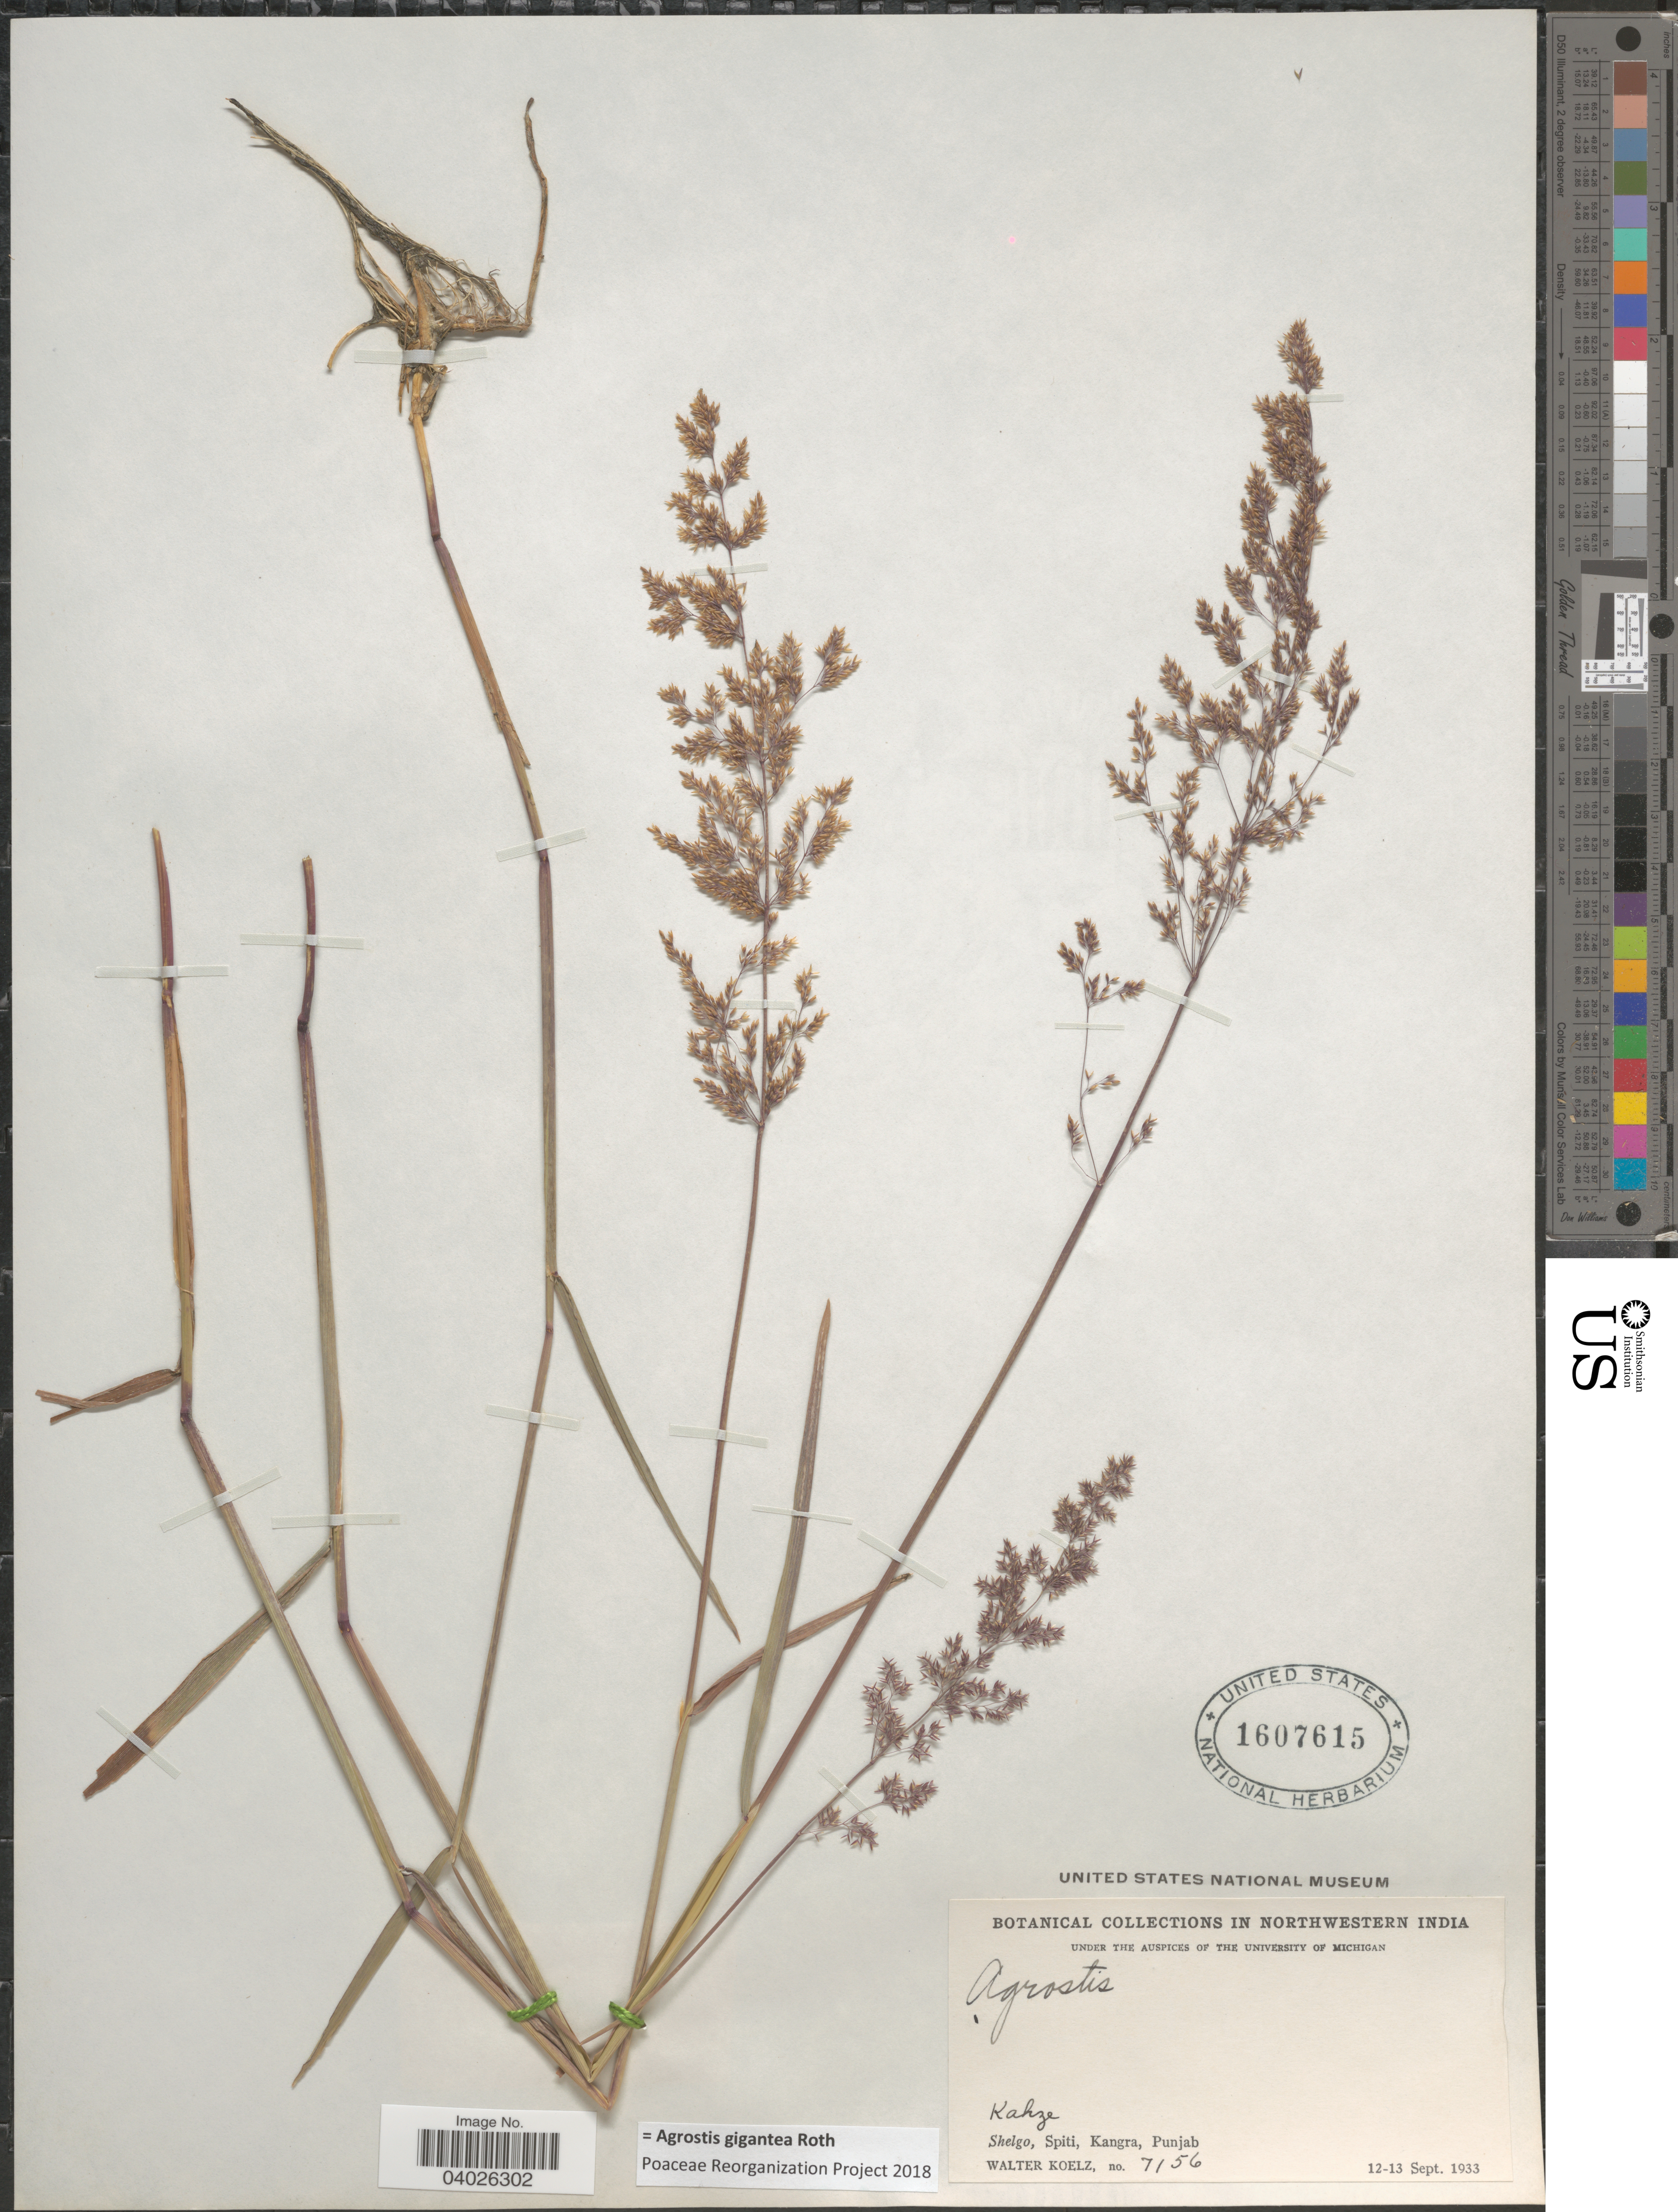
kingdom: Plantae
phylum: Tracheophyta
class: Liliopsida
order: Poales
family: Poaceae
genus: Agrostis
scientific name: Agrostis gigantea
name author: Roth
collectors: W. N. Koelz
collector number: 7156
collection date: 1933-09-12/1933-09-13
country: India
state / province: Punjab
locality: In Northwestern India. Kakze. Shelgo, Spiti, Kangra.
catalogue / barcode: US 1607615